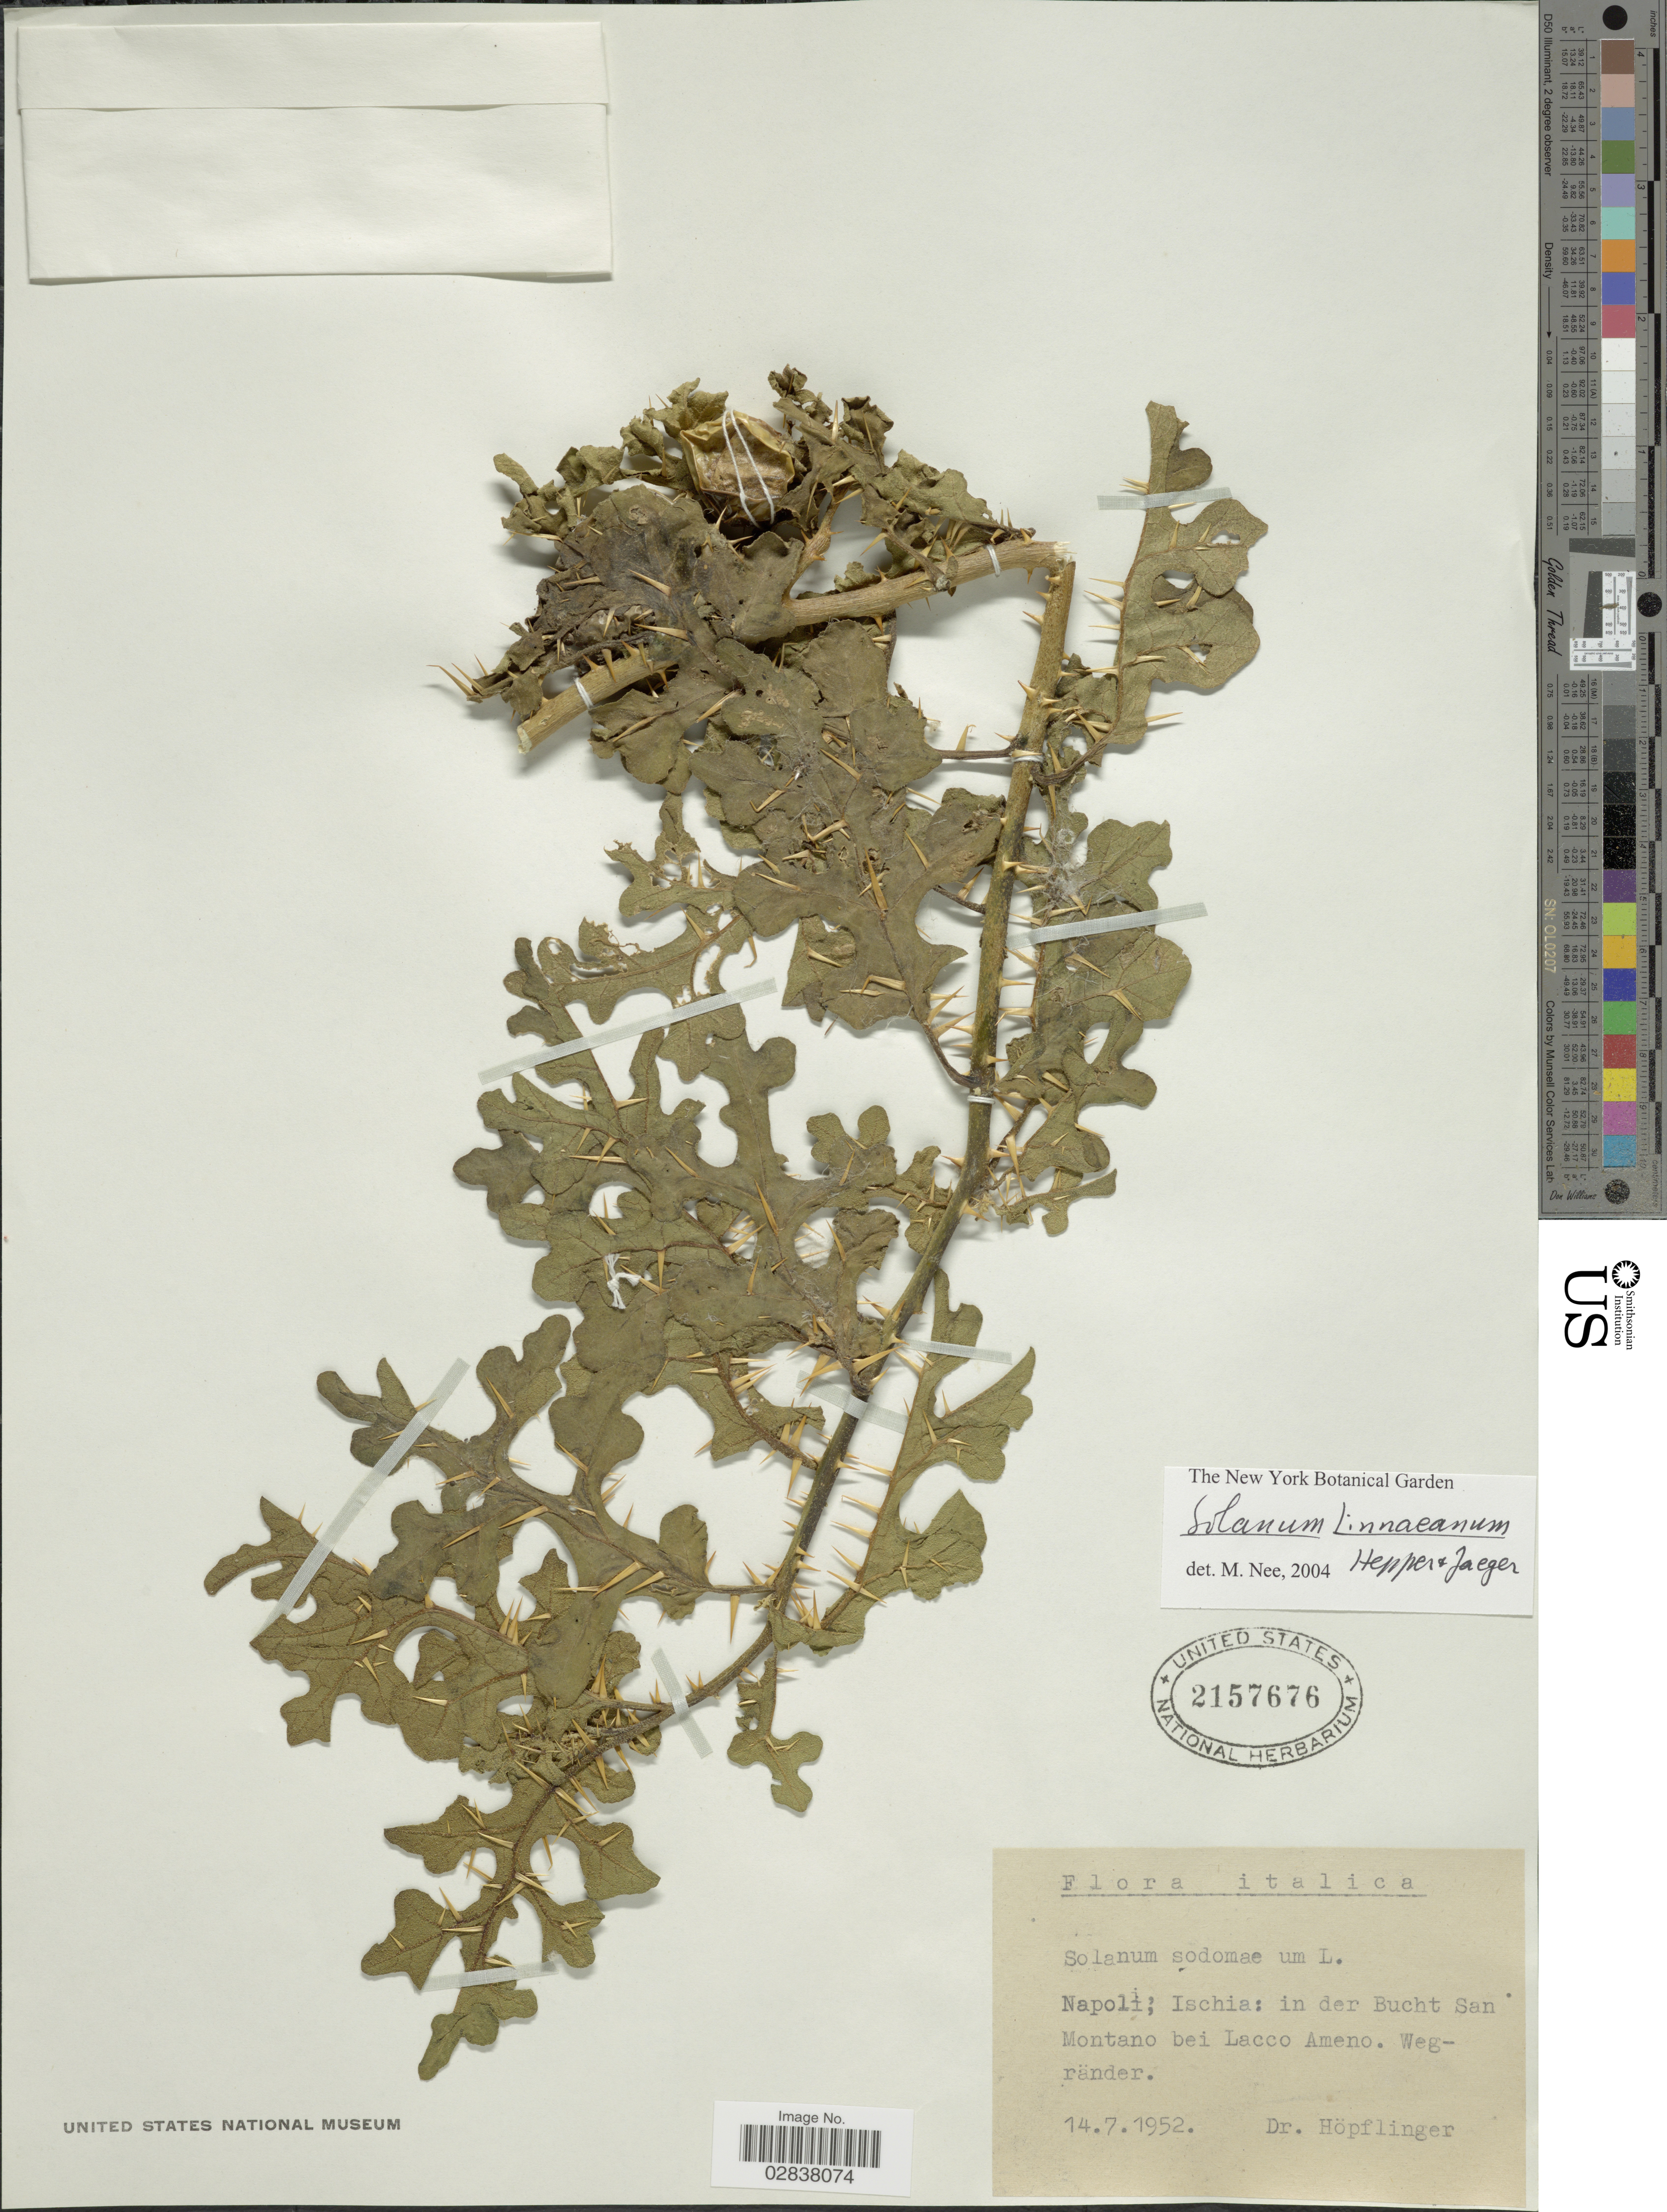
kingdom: Plantae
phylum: Tracheophyta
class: Magnoliopsida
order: Solanales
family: Solanaceae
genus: Solanum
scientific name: Solanum linnaeanum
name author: Hepper & P.-M.L.Jaeger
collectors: F. Hopflinger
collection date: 1952-07-14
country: Italy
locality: Napoli; Ishia: in der Bucht San Montano bei Lacco Ameno.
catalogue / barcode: US 2157676